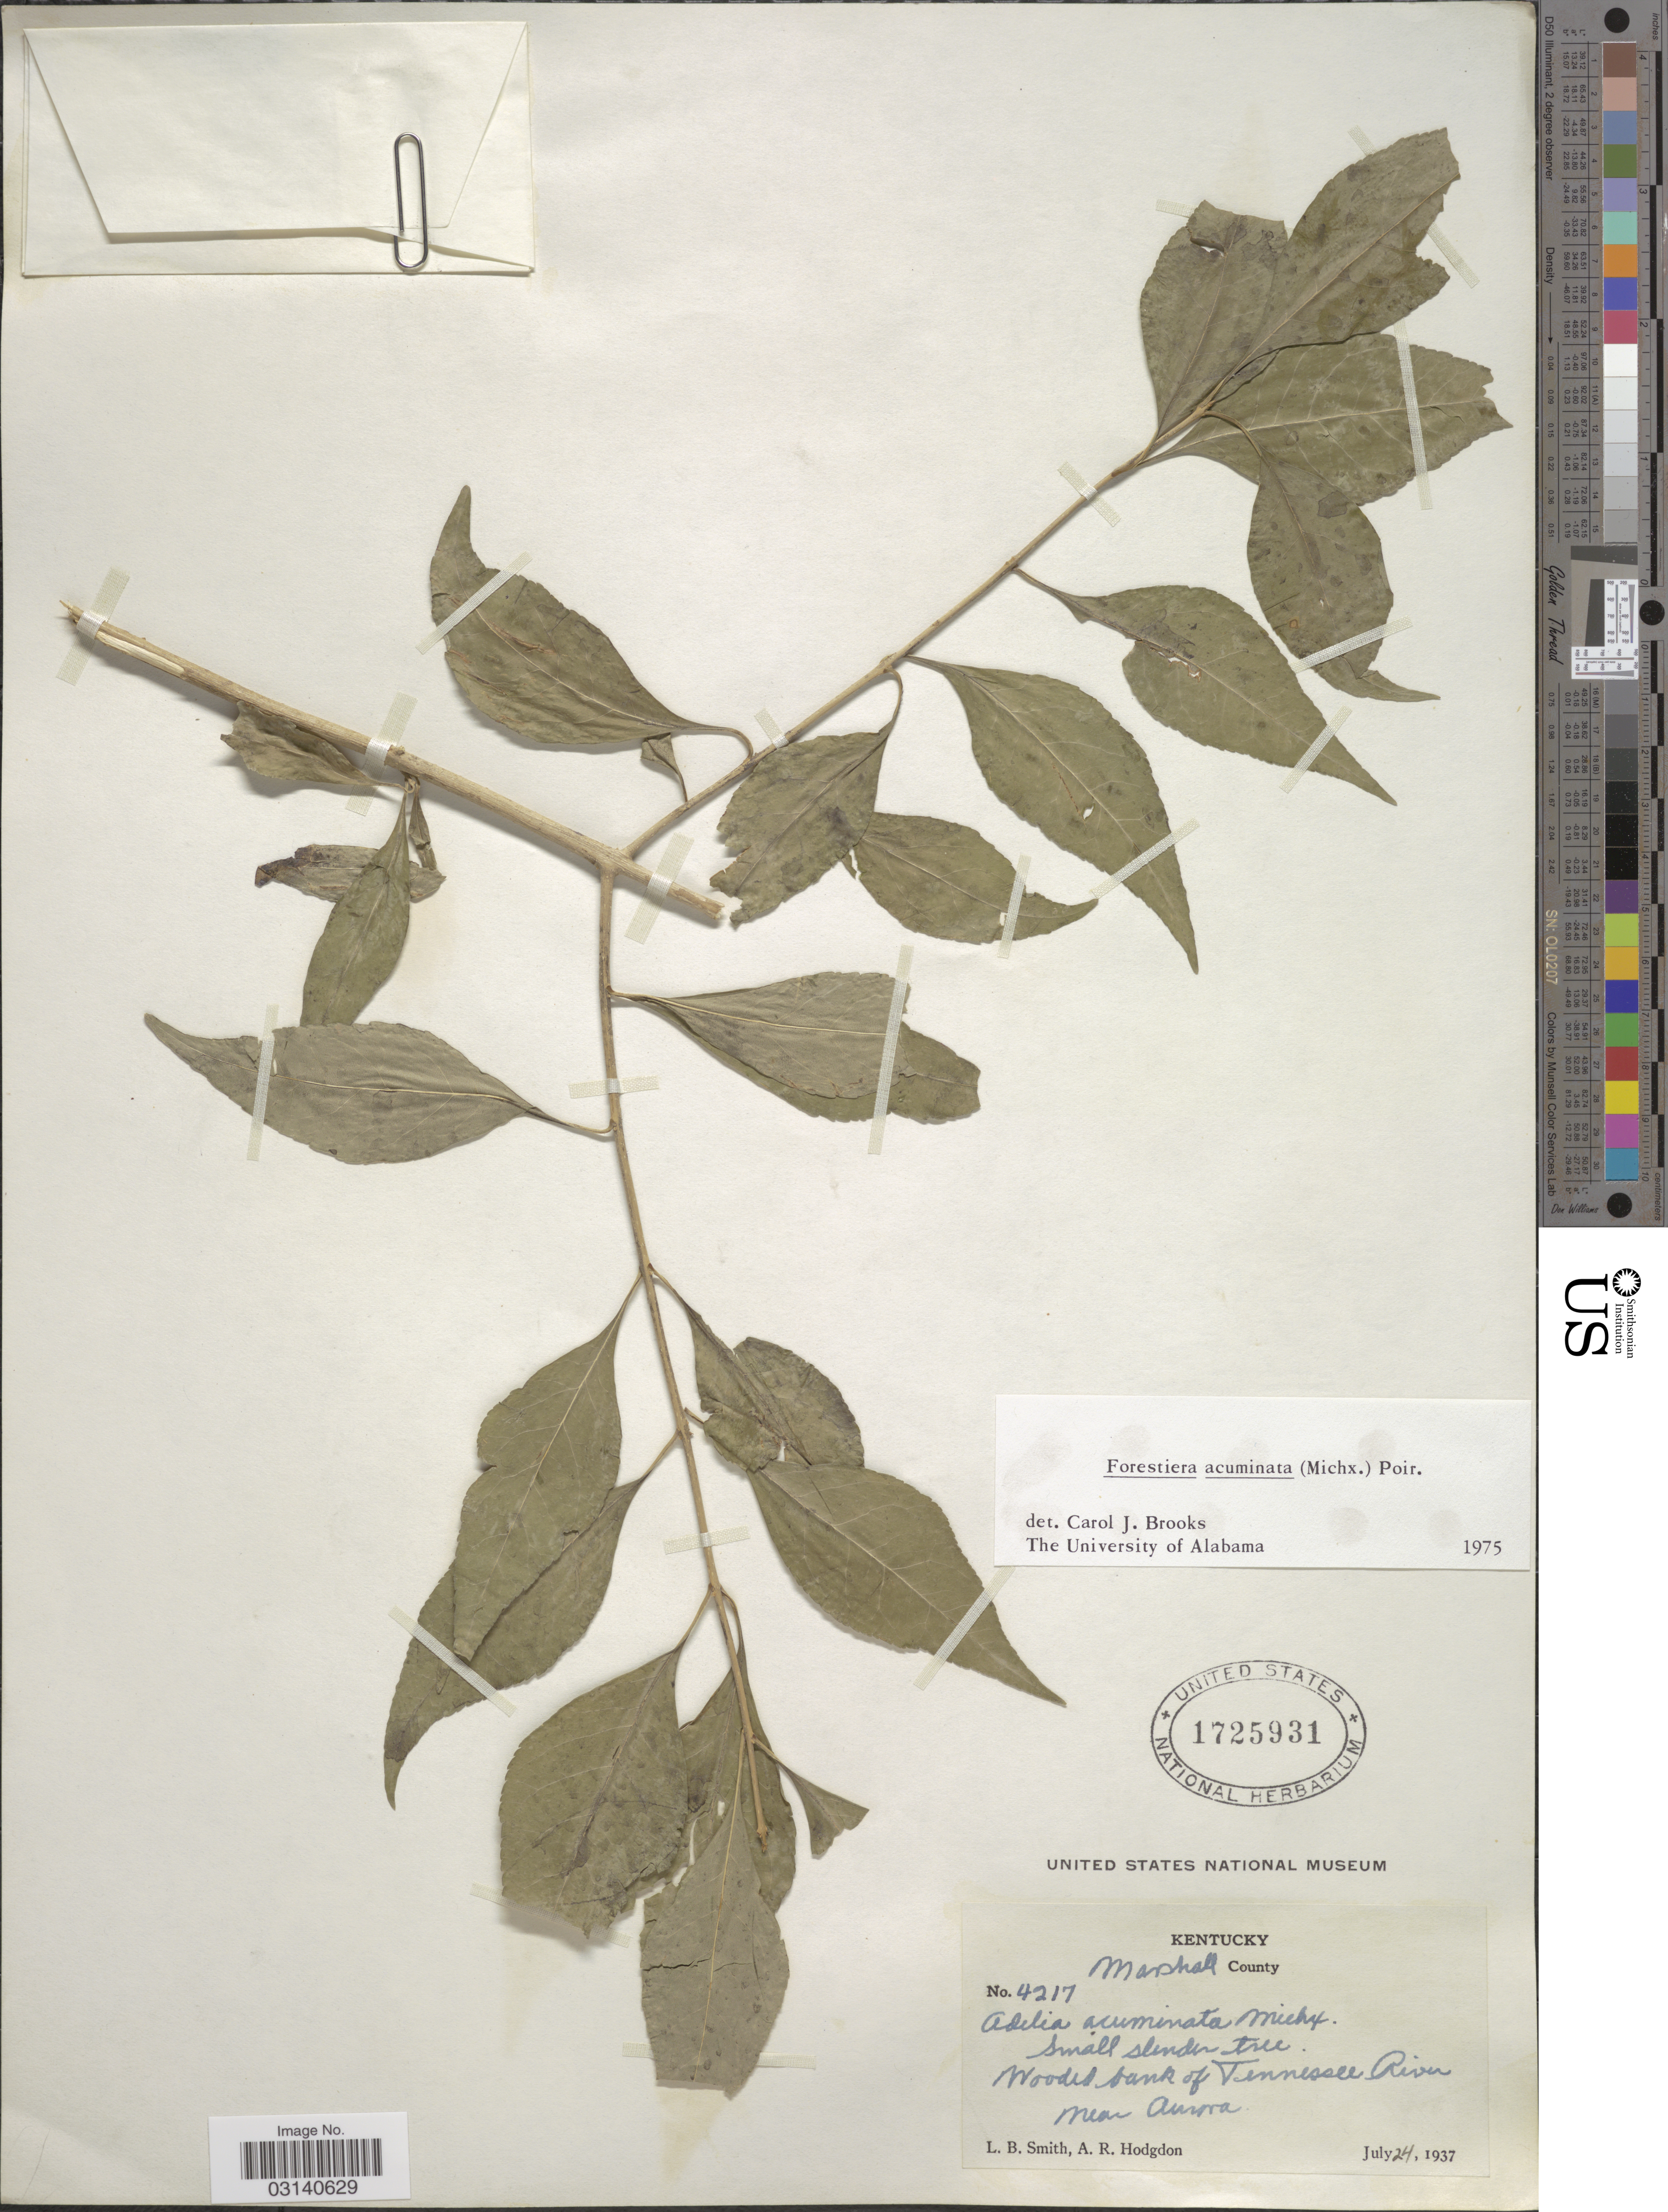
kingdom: Plantae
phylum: Tracheophyta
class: Magnoliopsida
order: Lamiales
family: Oleaceae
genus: Forestiera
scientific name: Forestiera acuminata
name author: (Michx.) Poir.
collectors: L. Smith & A. R. Hodgdon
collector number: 4217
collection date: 1937-07-24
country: United States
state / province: Kentucky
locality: Marshall County, Woods bank of Tennessee River, near Aurora.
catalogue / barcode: US 1725931